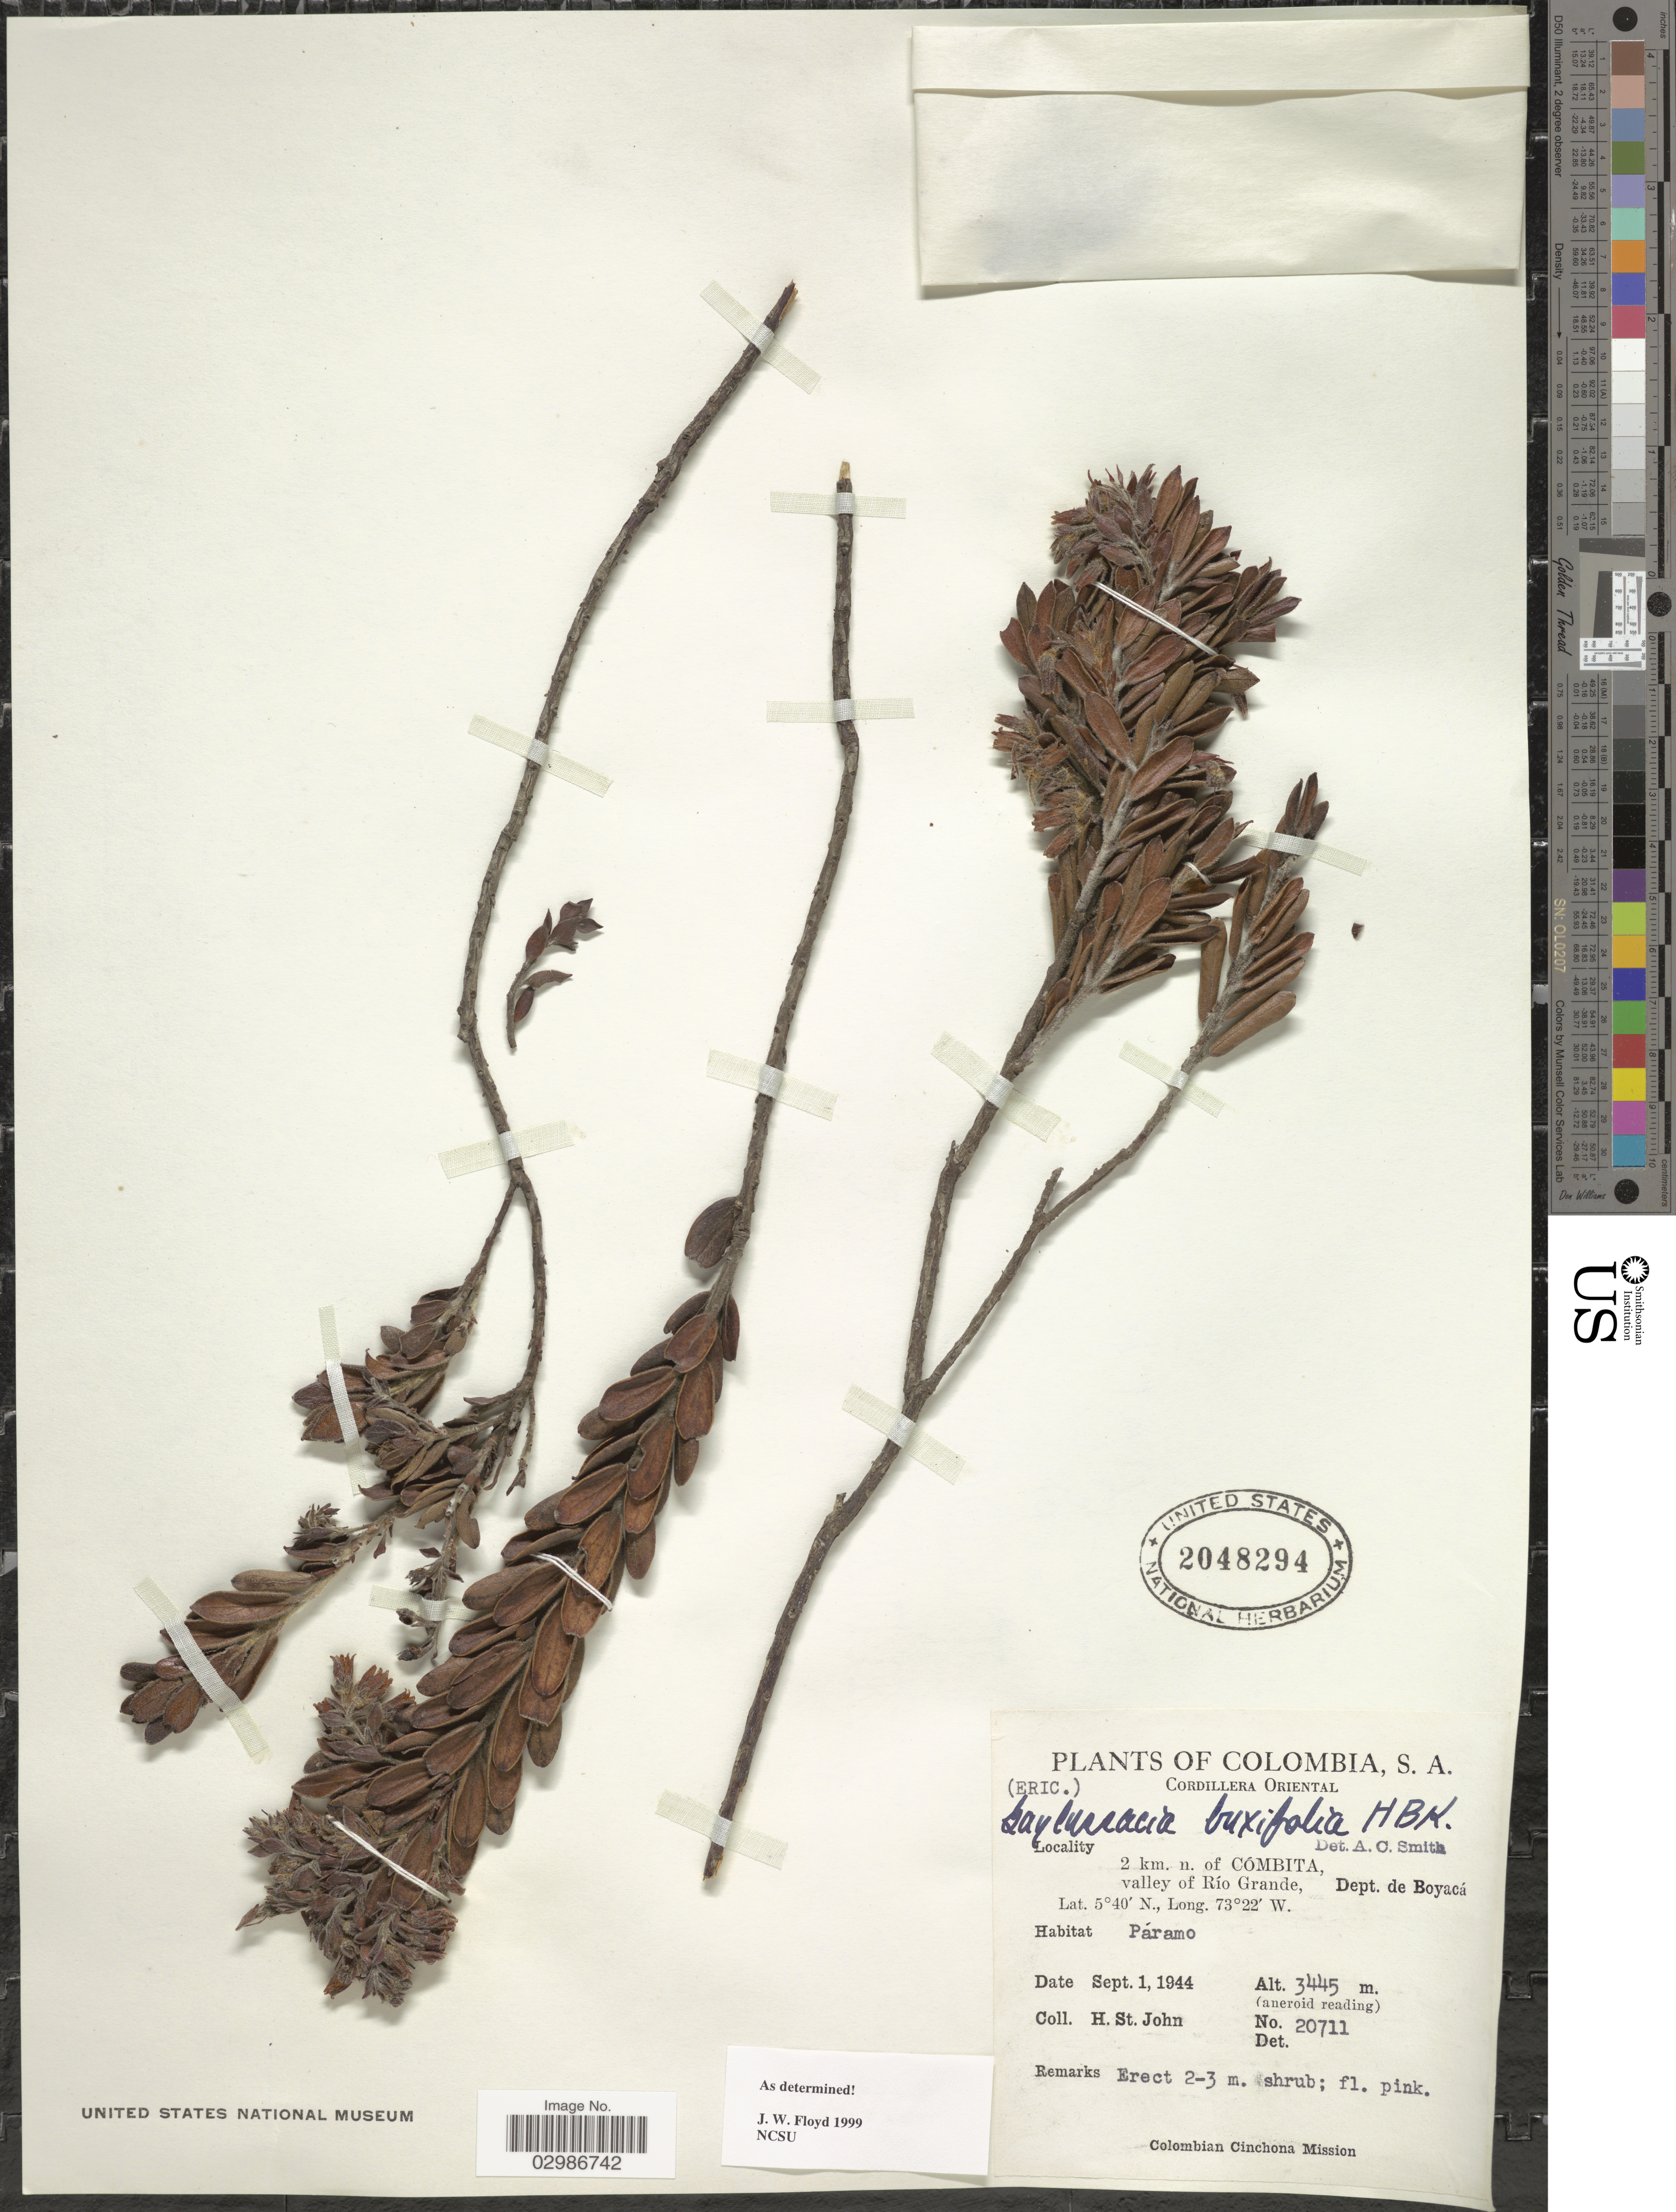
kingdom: Plantae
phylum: Tracheophyta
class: Magnoliopsida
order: Ericales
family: Ericaceae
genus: Gaylussacia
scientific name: Gaylussacia buxifolia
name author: Kunth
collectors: H. St. John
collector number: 20711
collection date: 1944-09-01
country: Colombia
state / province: Boyacá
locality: Cordillera Oriental, 2 km. n. of Cómbita, valley of Río Grande, Dept. de Boyacá.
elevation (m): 3445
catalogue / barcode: US 2048294